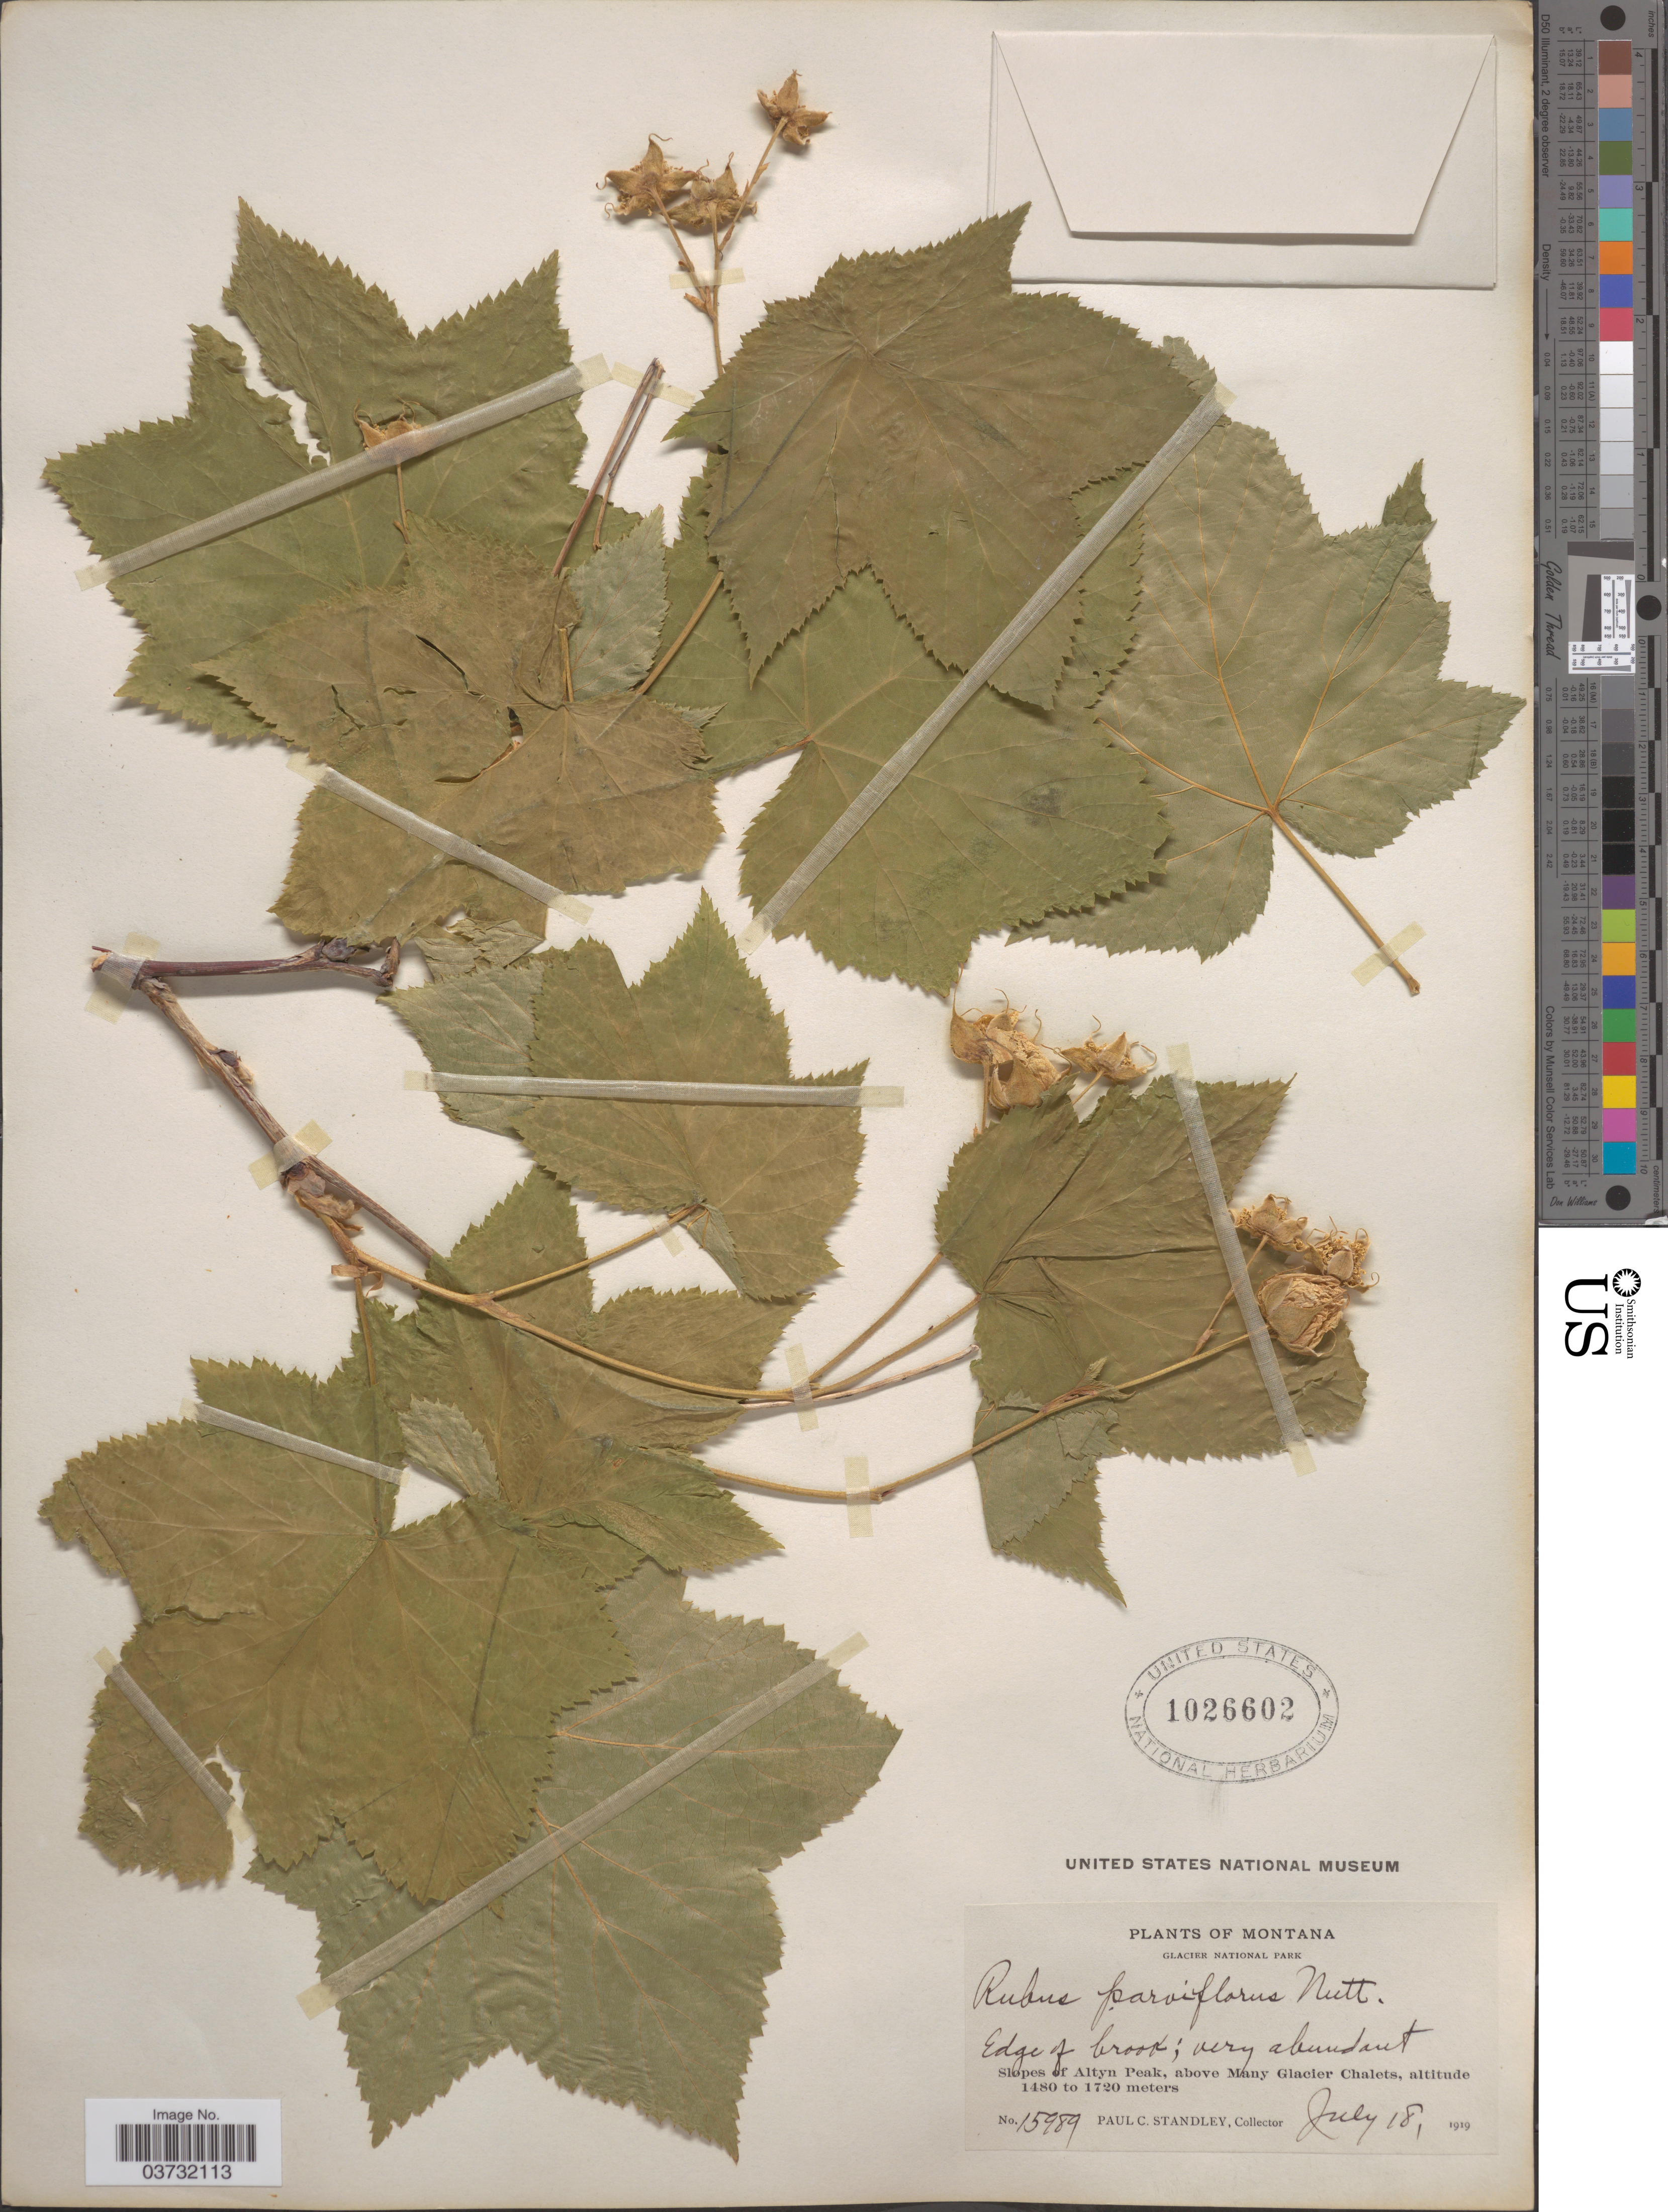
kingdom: Plantae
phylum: Tracheophyta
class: Magnoliopsida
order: Rosales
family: Rosaceae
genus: Rubus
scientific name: Rubus parviflorus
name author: Nutt.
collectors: P. C. Standley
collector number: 15989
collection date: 1919-07-18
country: United States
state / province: Montana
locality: Glacier National Park. Slopes of Altyn Peak, above Many Glacier Chalets.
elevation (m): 1480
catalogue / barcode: US 1026602